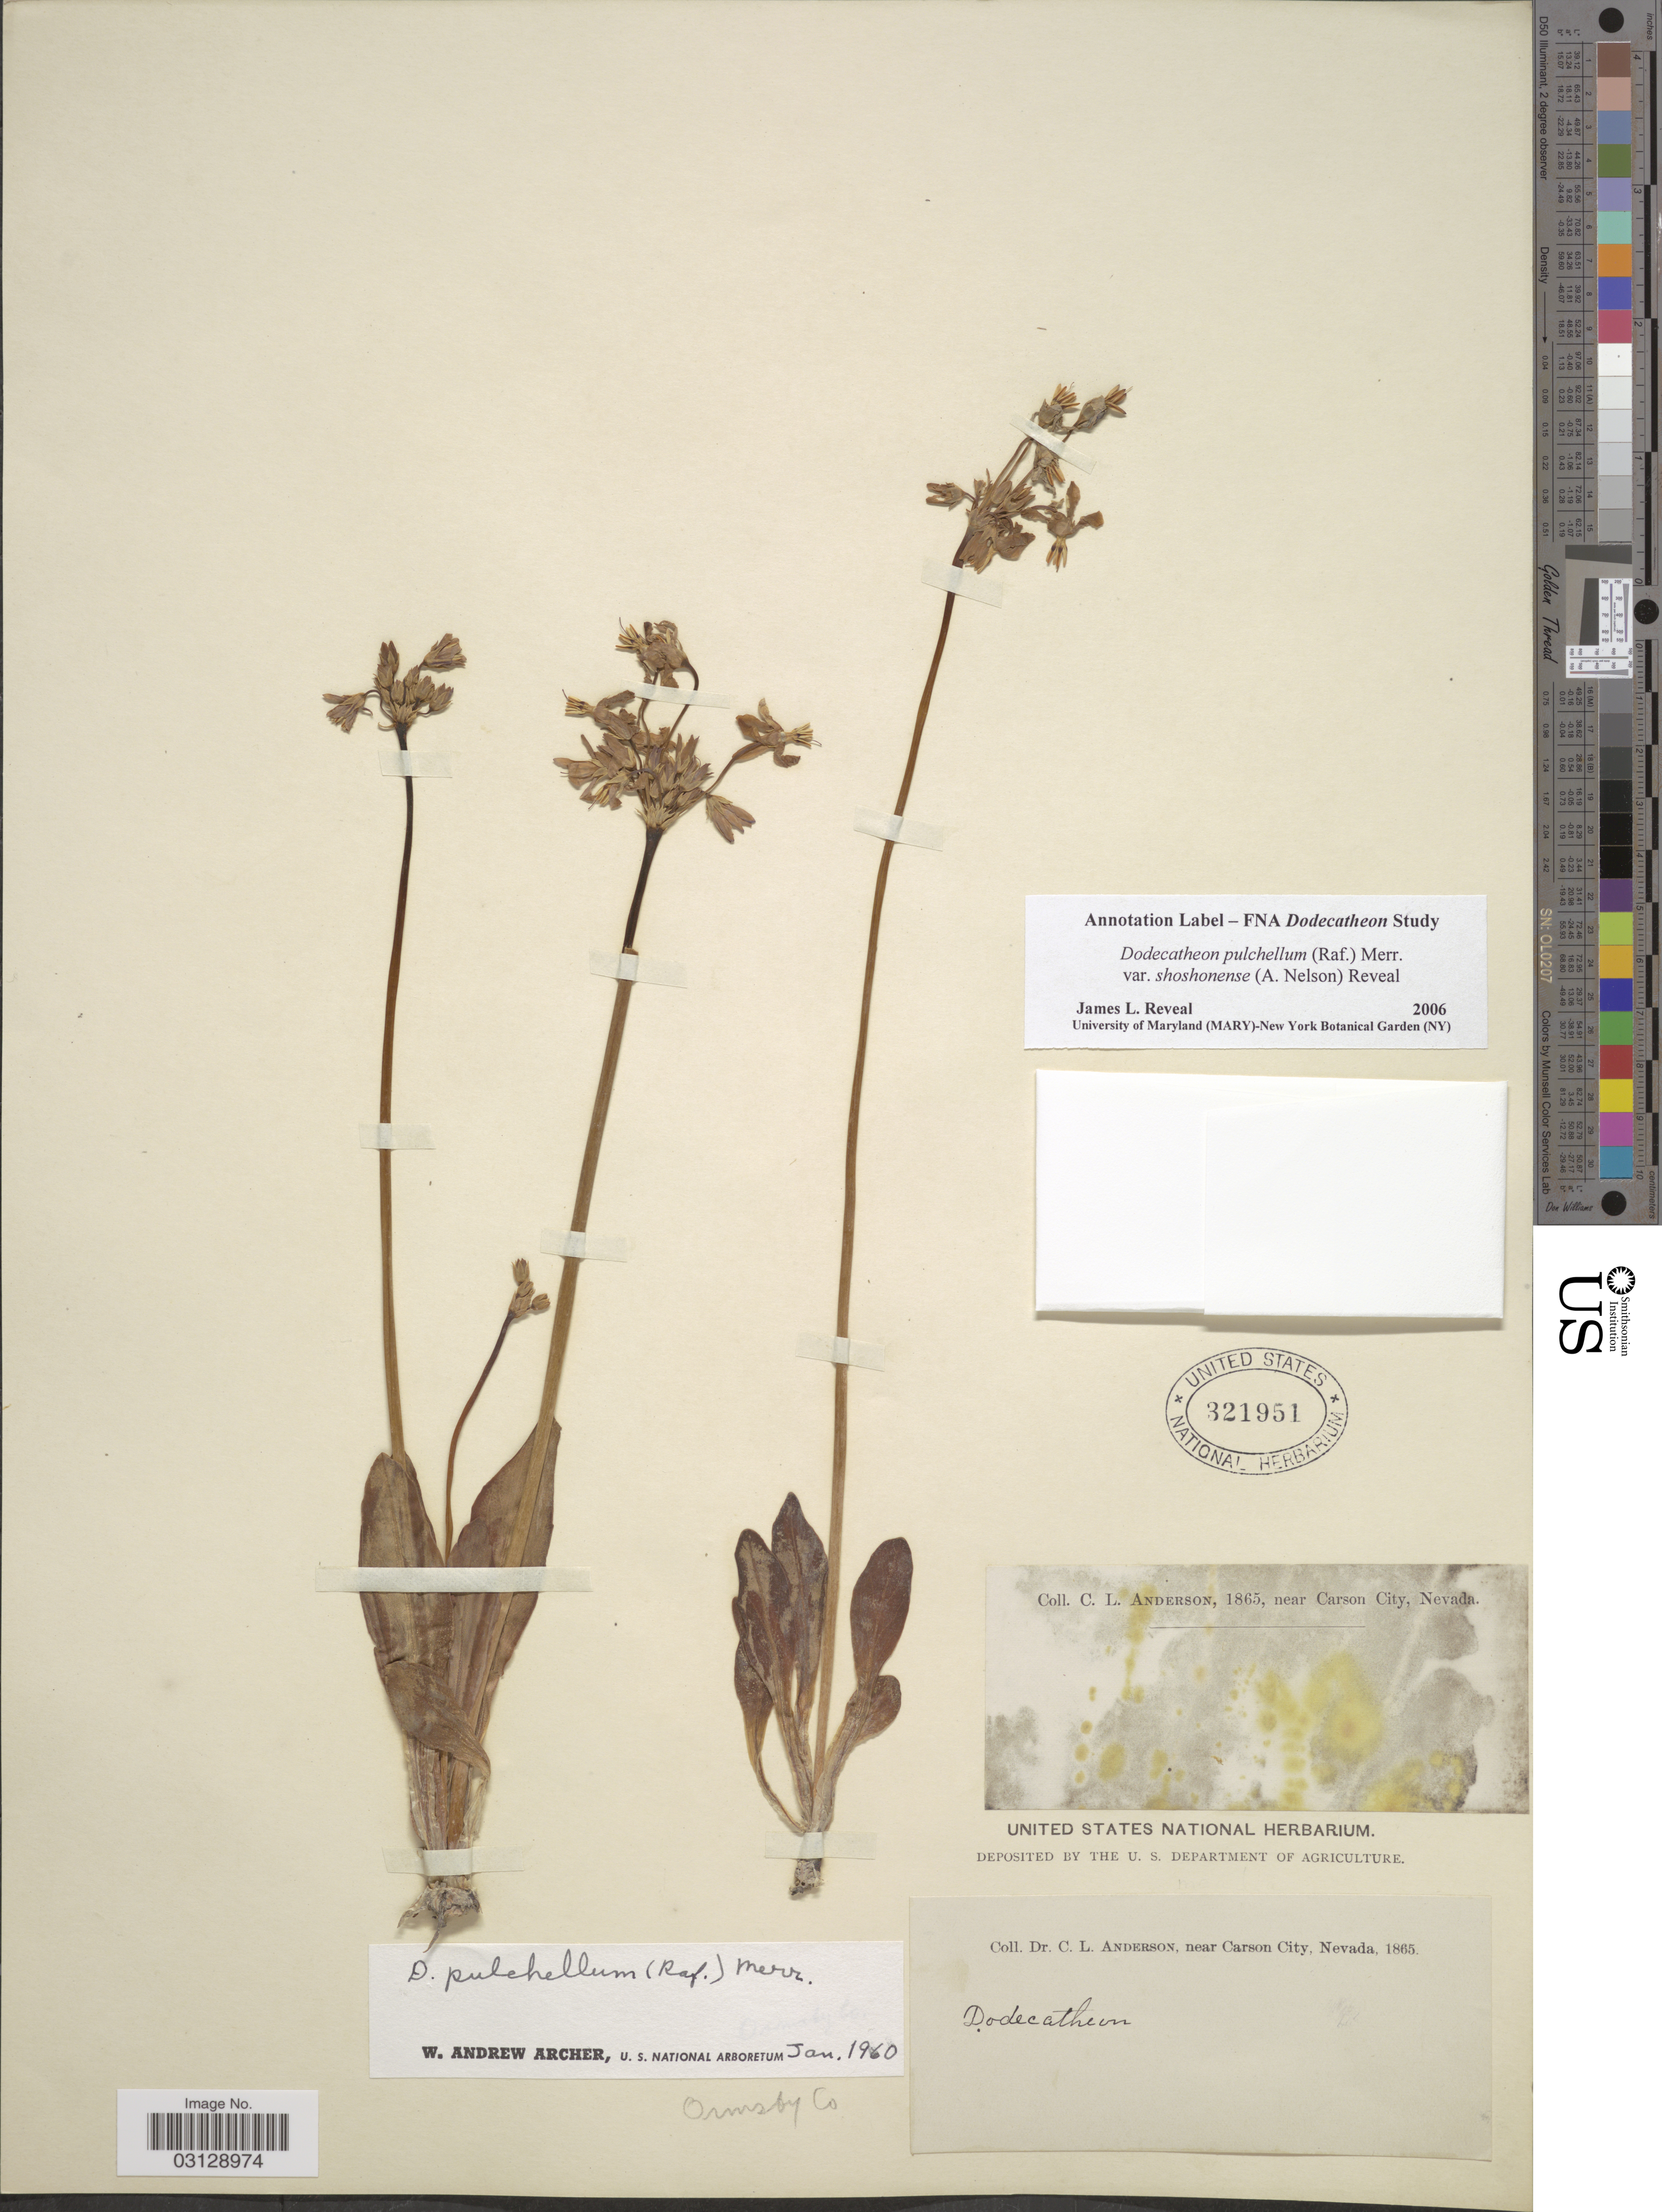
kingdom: Plantae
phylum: Tracheophyta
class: Magnoliopsida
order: Ericales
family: Primulaceae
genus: Dodecatheon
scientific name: Dodecatheon pulchellum var. shoshonense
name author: (A. Nelson) Reveal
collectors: C. L. Anderson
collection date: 1865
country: United States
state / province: Nevada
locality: Near Carson City. Ormsby Co.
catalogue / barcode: US 321951